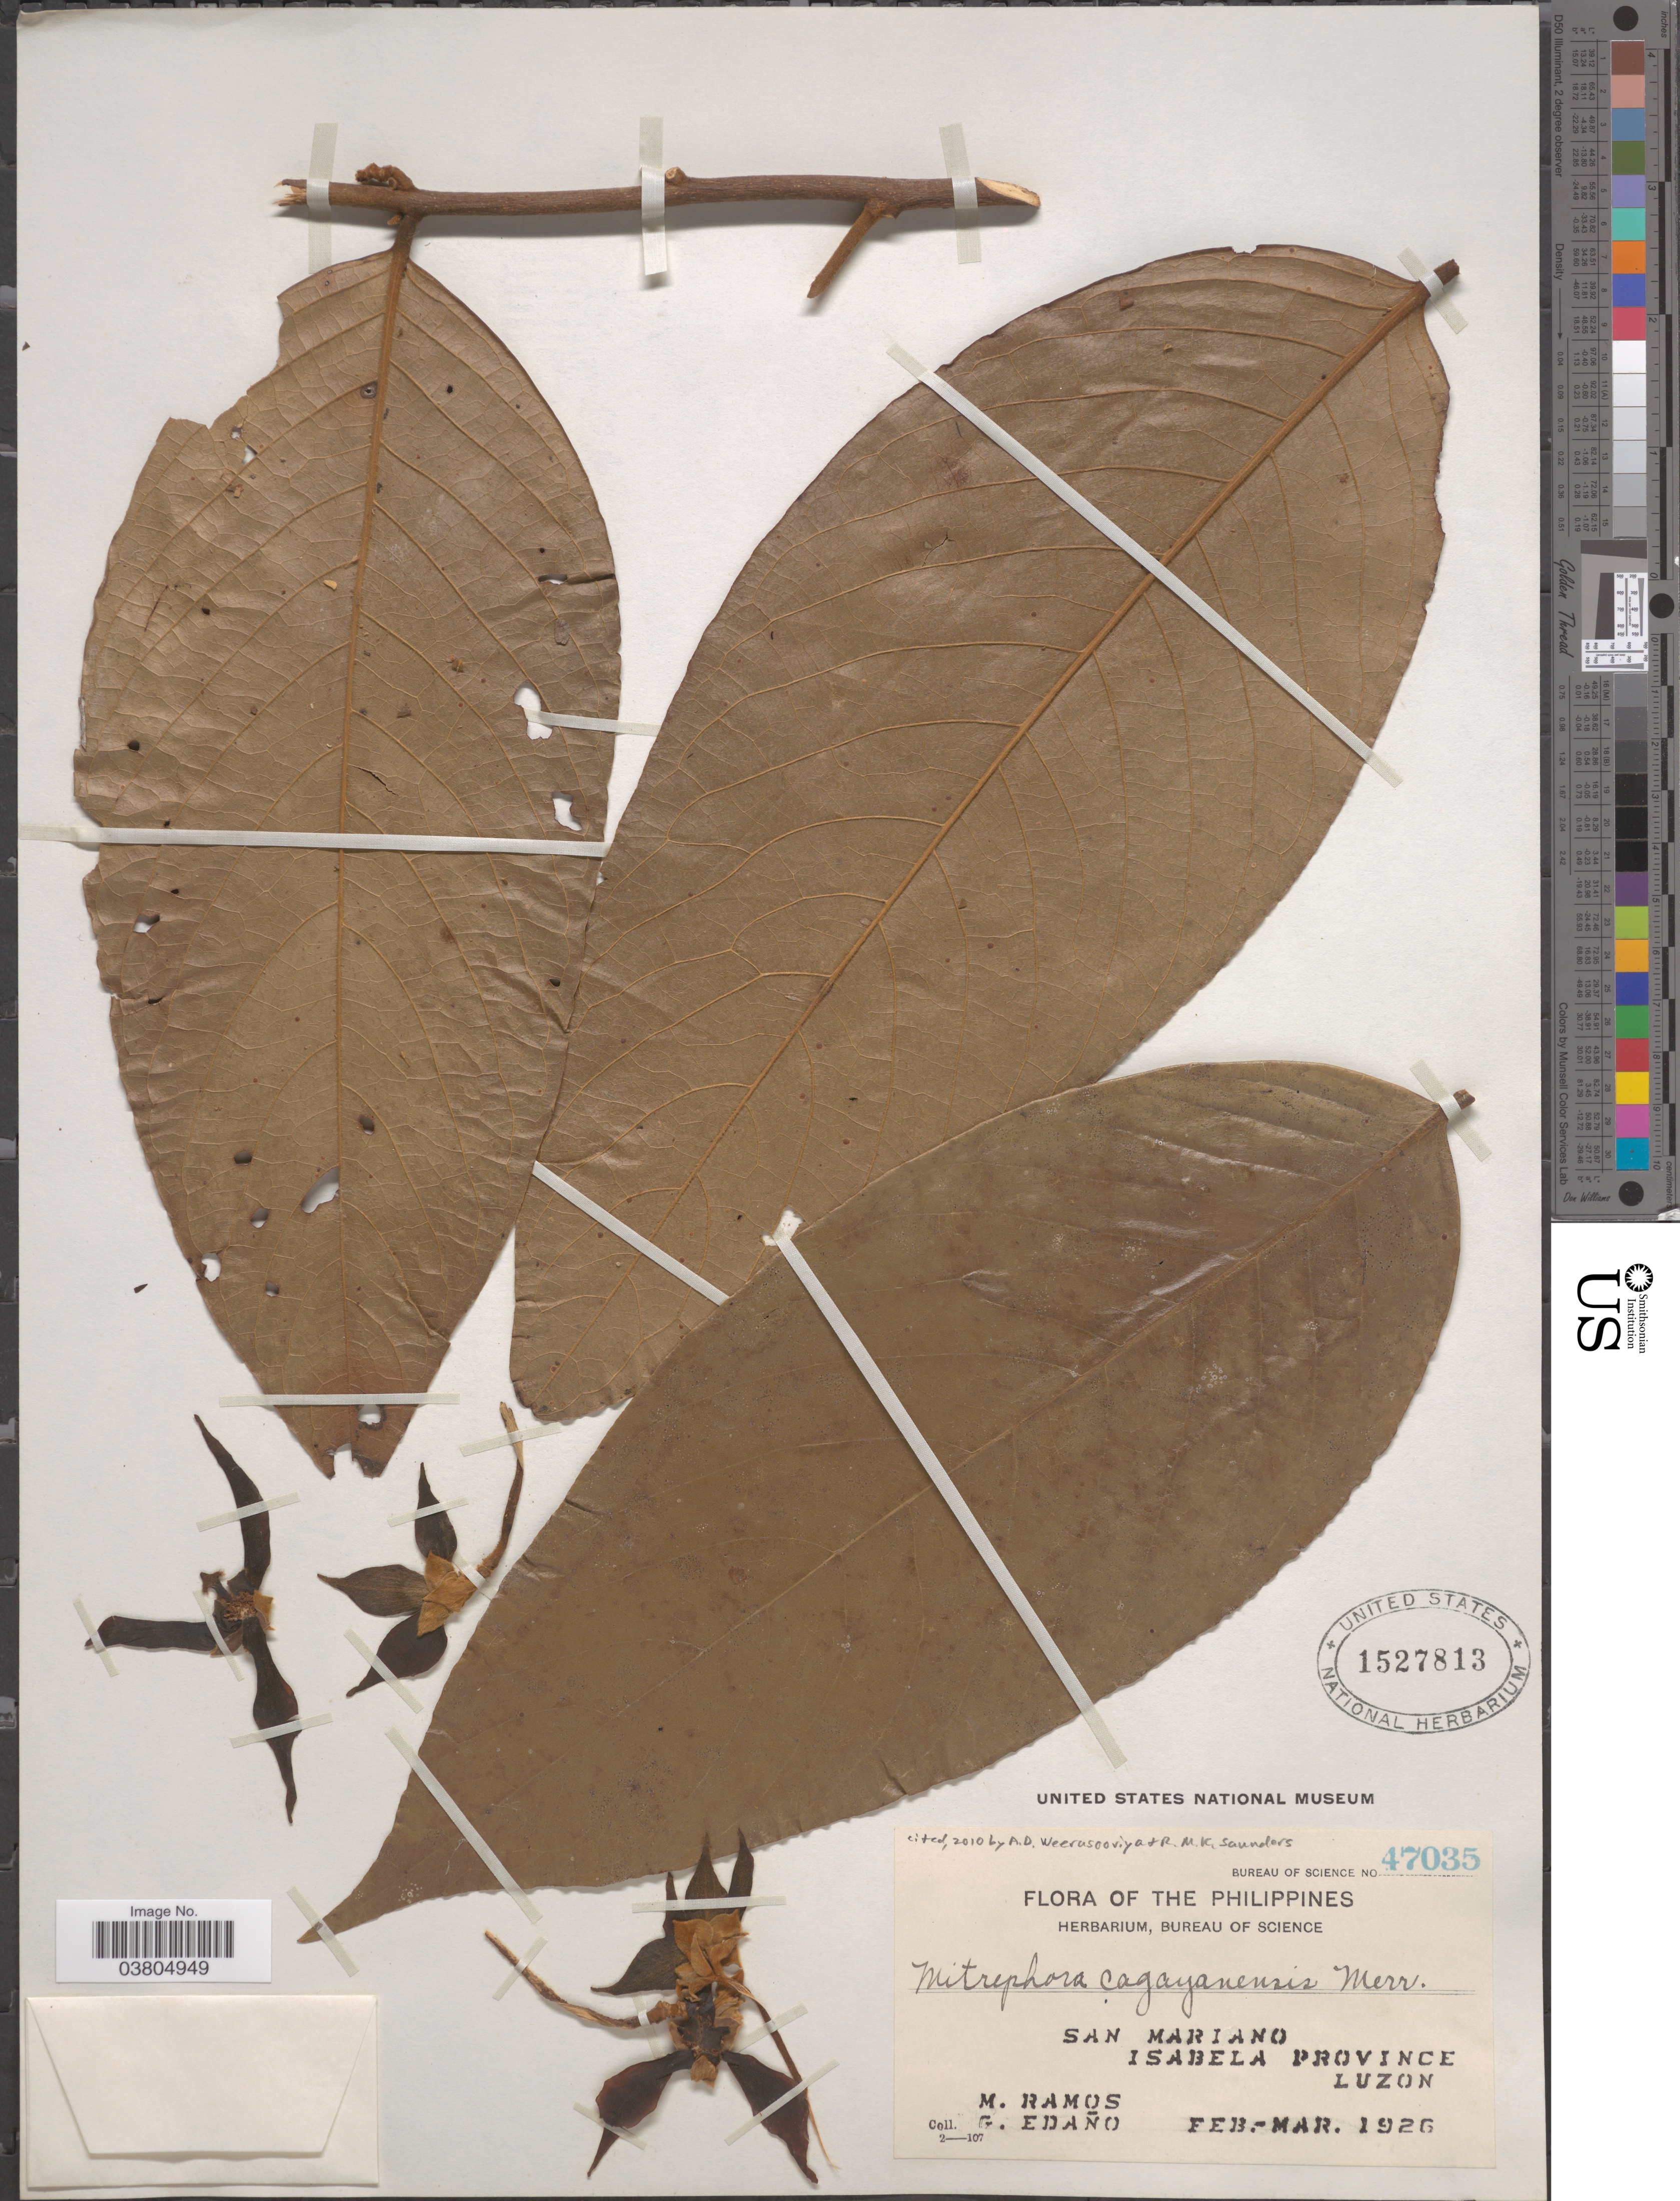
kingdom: Plantae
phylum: Tracheophyta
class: Magnoliopsida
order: Magnoliales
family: Annonaceae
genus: Mitrephora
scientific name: Mitrephora cagayanensis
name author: Merr.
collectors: M. Ramos & G. Edaño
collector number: Bureau of Science 47035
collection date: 1926-02/1926-03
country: Philippines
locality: San Mariano. Isabela Province. Luzon.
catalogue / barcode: US 1527813